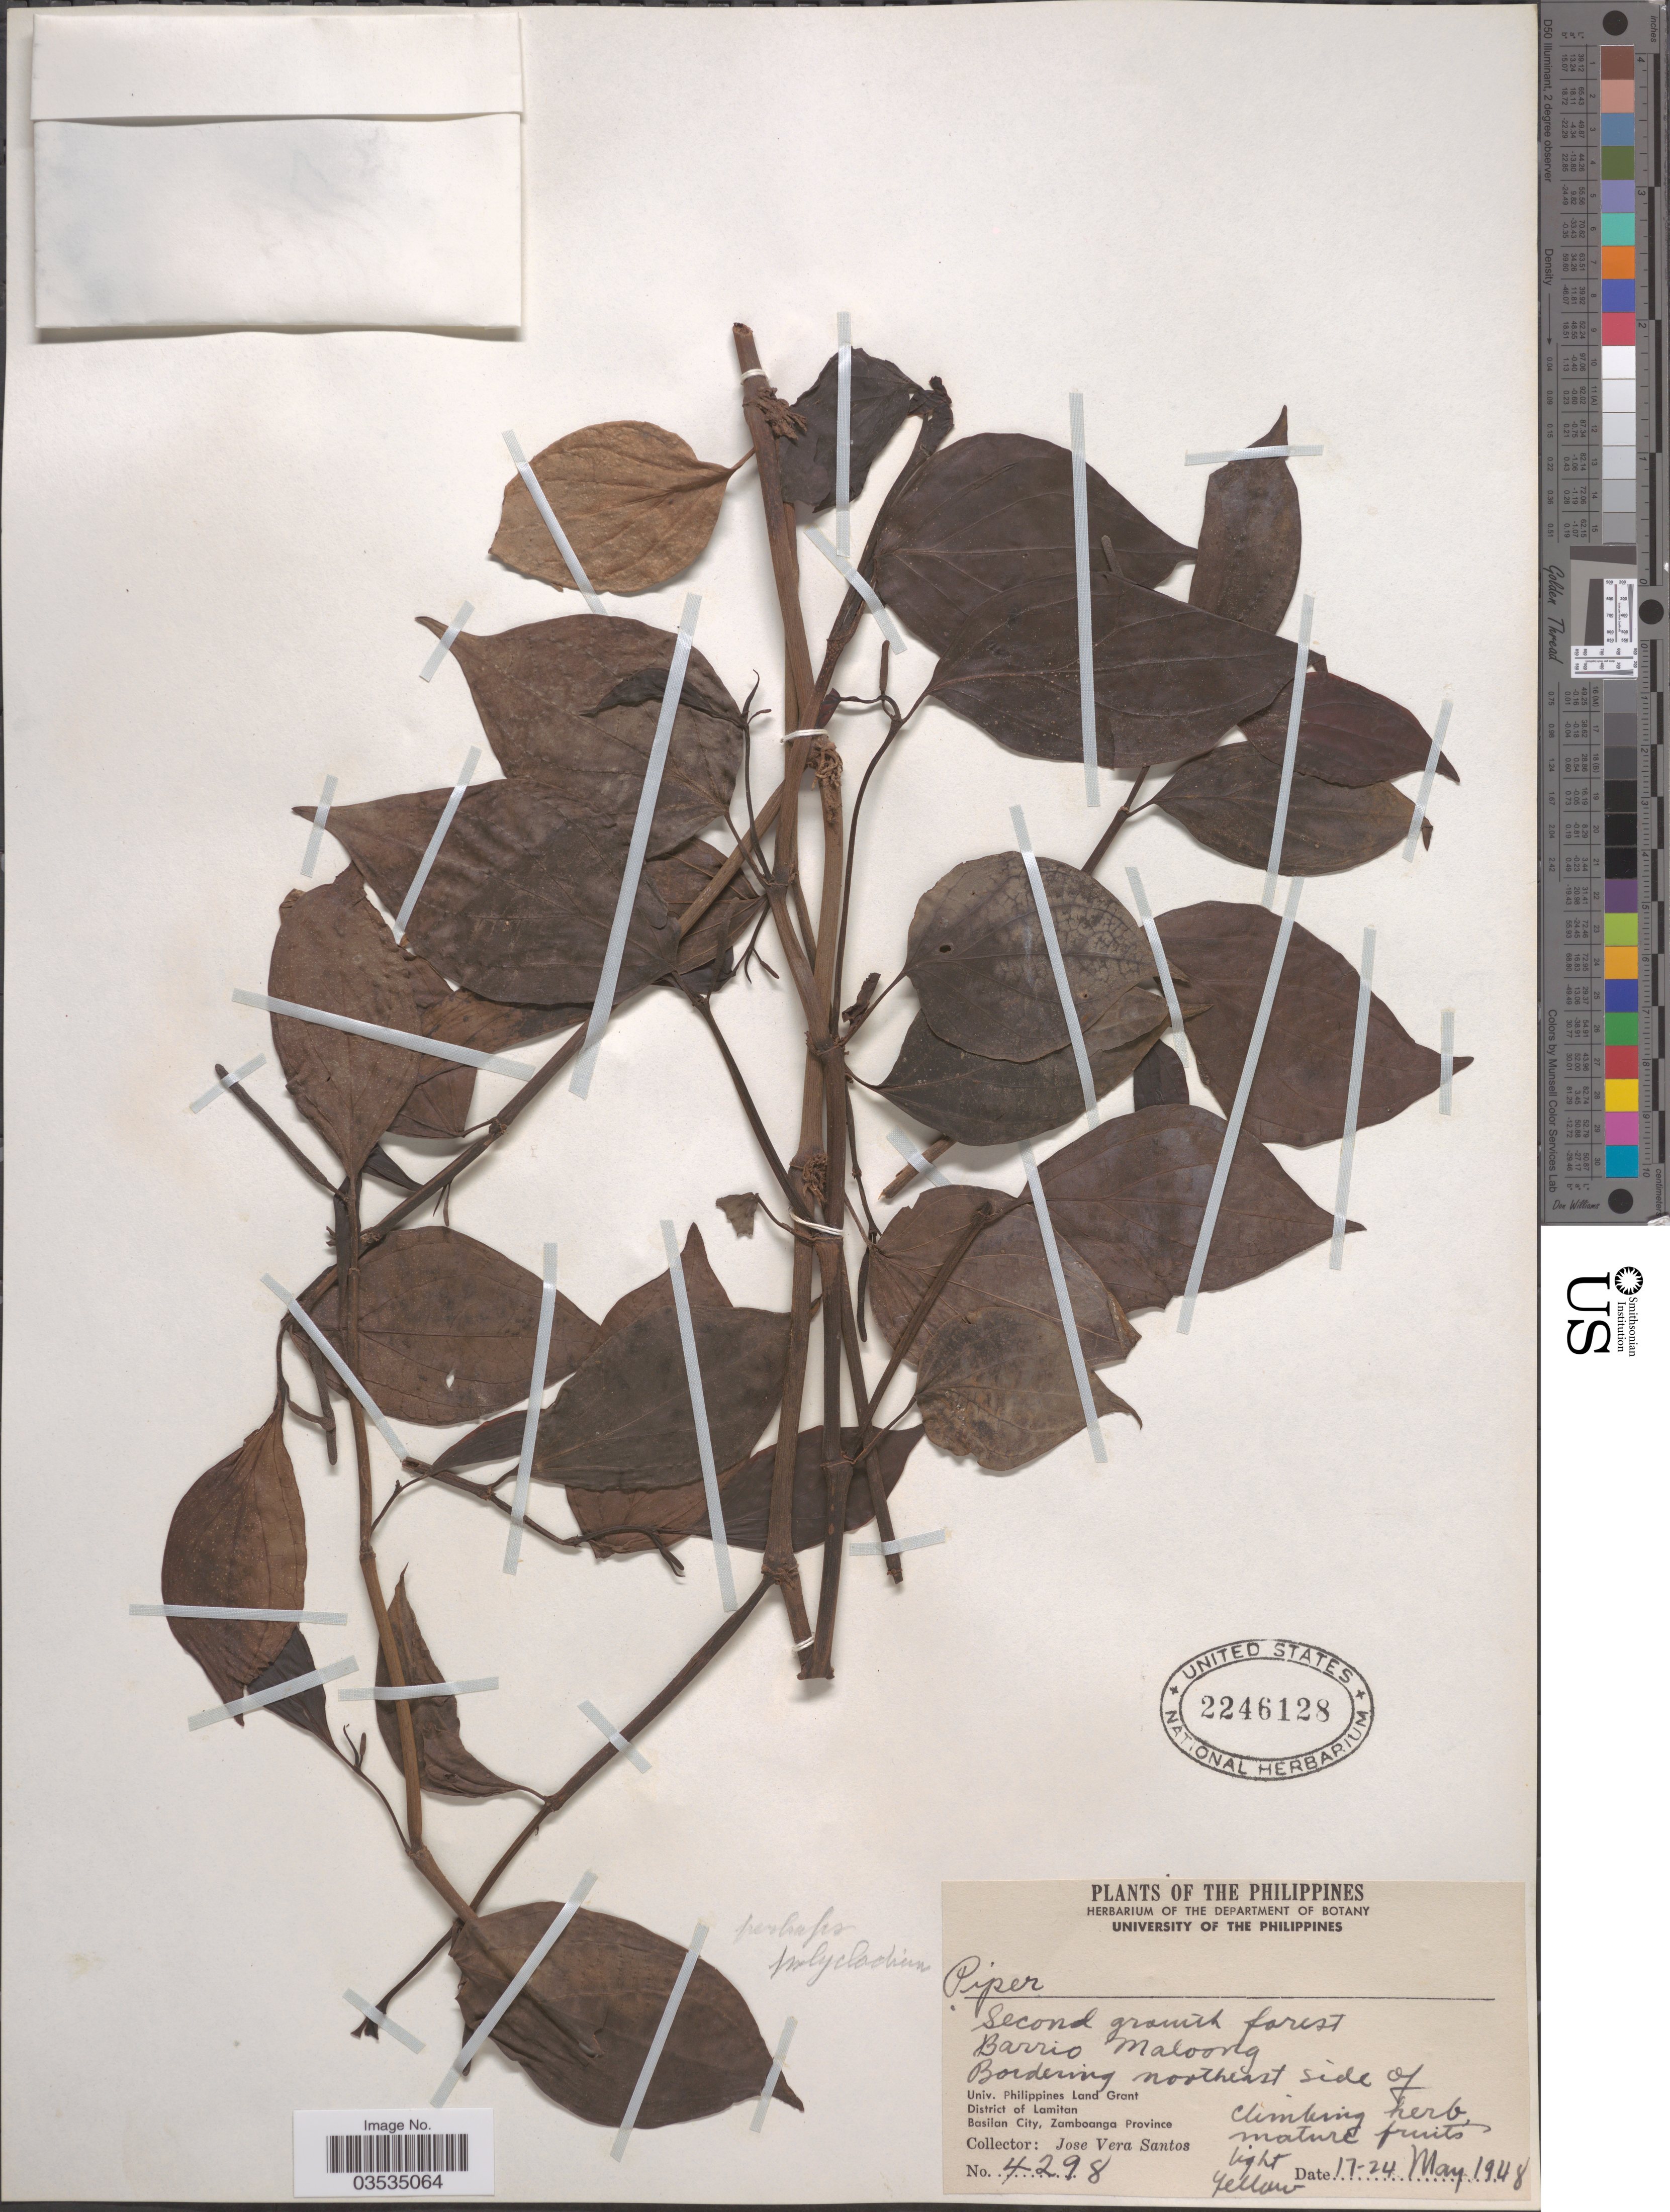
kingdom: Plantae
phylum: Tracheophyta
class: Magnoliopsida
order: Piperales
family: Piperaceae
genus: Piper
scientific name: Piper sp.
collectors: J. V. Santos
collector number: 4298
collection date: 1948-05-17/1948-05-24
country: Philippines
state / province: Muslim Mindanao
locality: Barrio Maloong. Bordering northeast side of Univ. Philippines Land Grant. District of Lamitan. Basilan City, Zamboanga Province.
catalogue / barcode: US 2246128